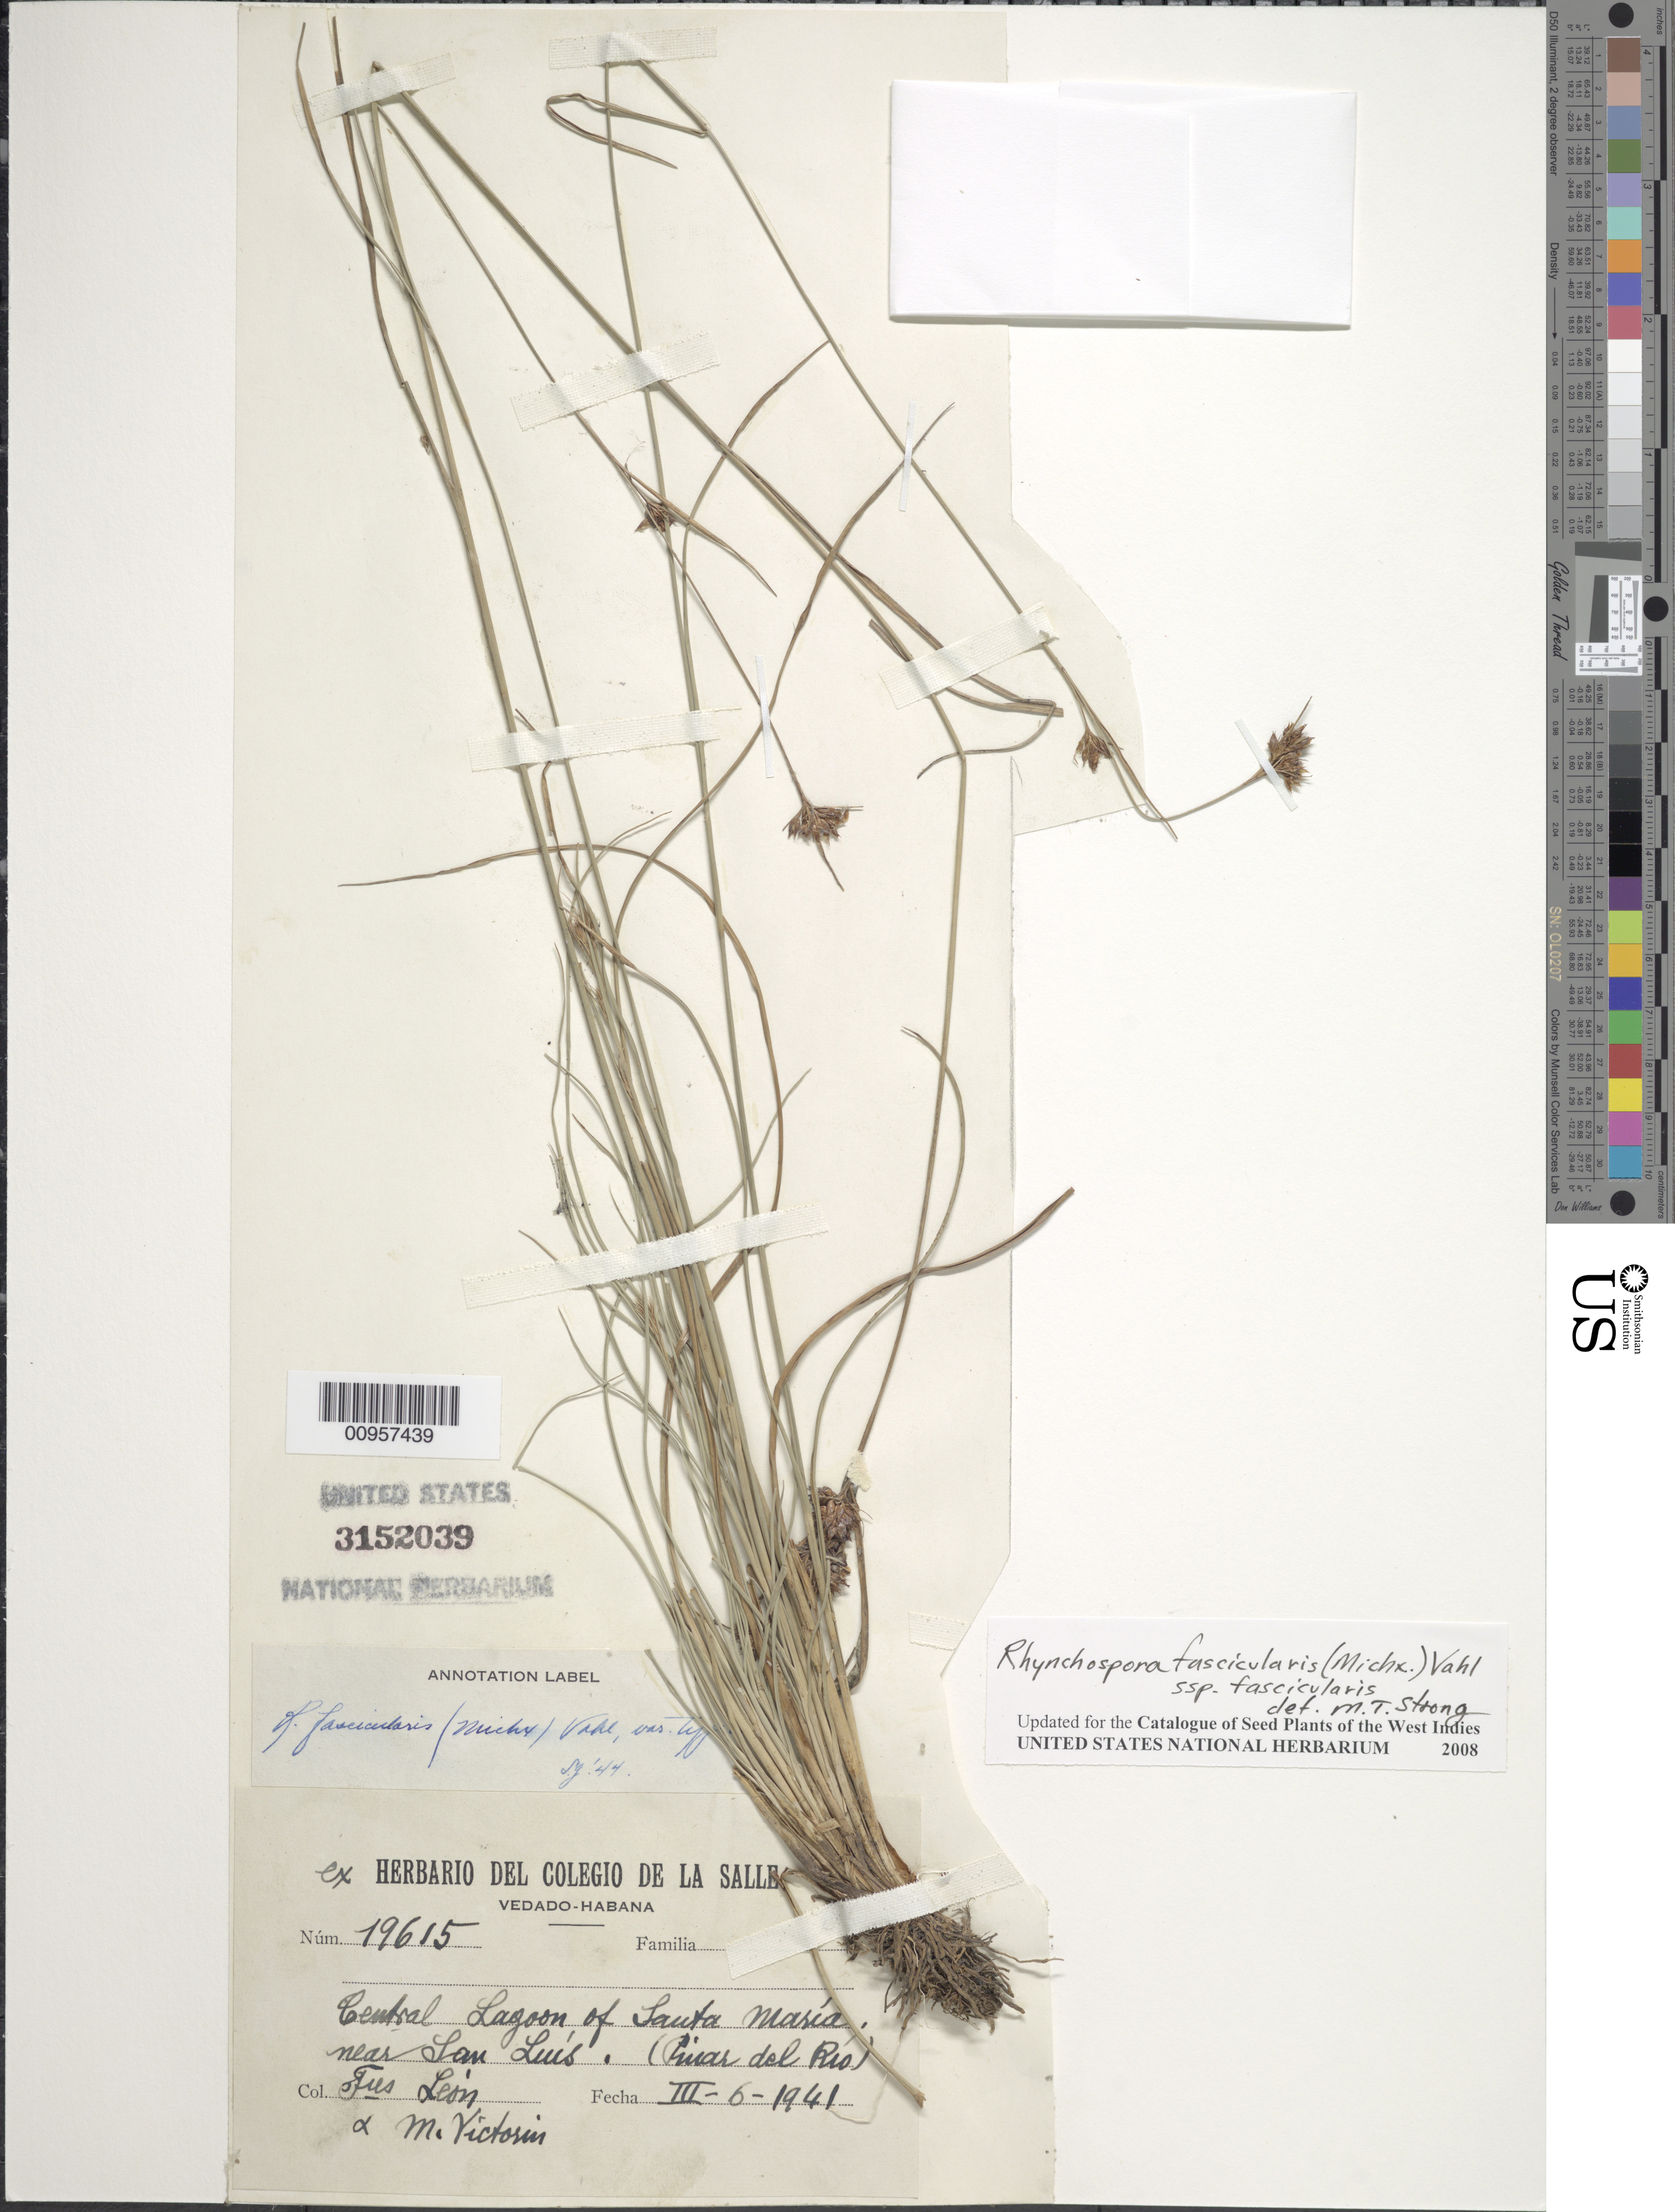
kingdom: Plantae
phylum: Tracheophyta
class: Liliopsida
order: Poales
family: Cyperaceae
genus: Rhynchospora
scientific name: Rhynchospora fascicularis subsp. fascicularis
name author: (Michx.) Vahl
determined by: Strong, M. T., (US), Smithsonian Institution - National Museum of Natural History (UNITED STATES)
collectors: Bro. León & F. Victorin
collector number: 19615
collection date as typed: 06 Mar 1941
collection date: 1941-03-06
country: Cuba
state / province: Pinar del Rio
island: Cuba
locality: Central lagoon of Santa María near San Luís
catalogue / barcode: US 3152039